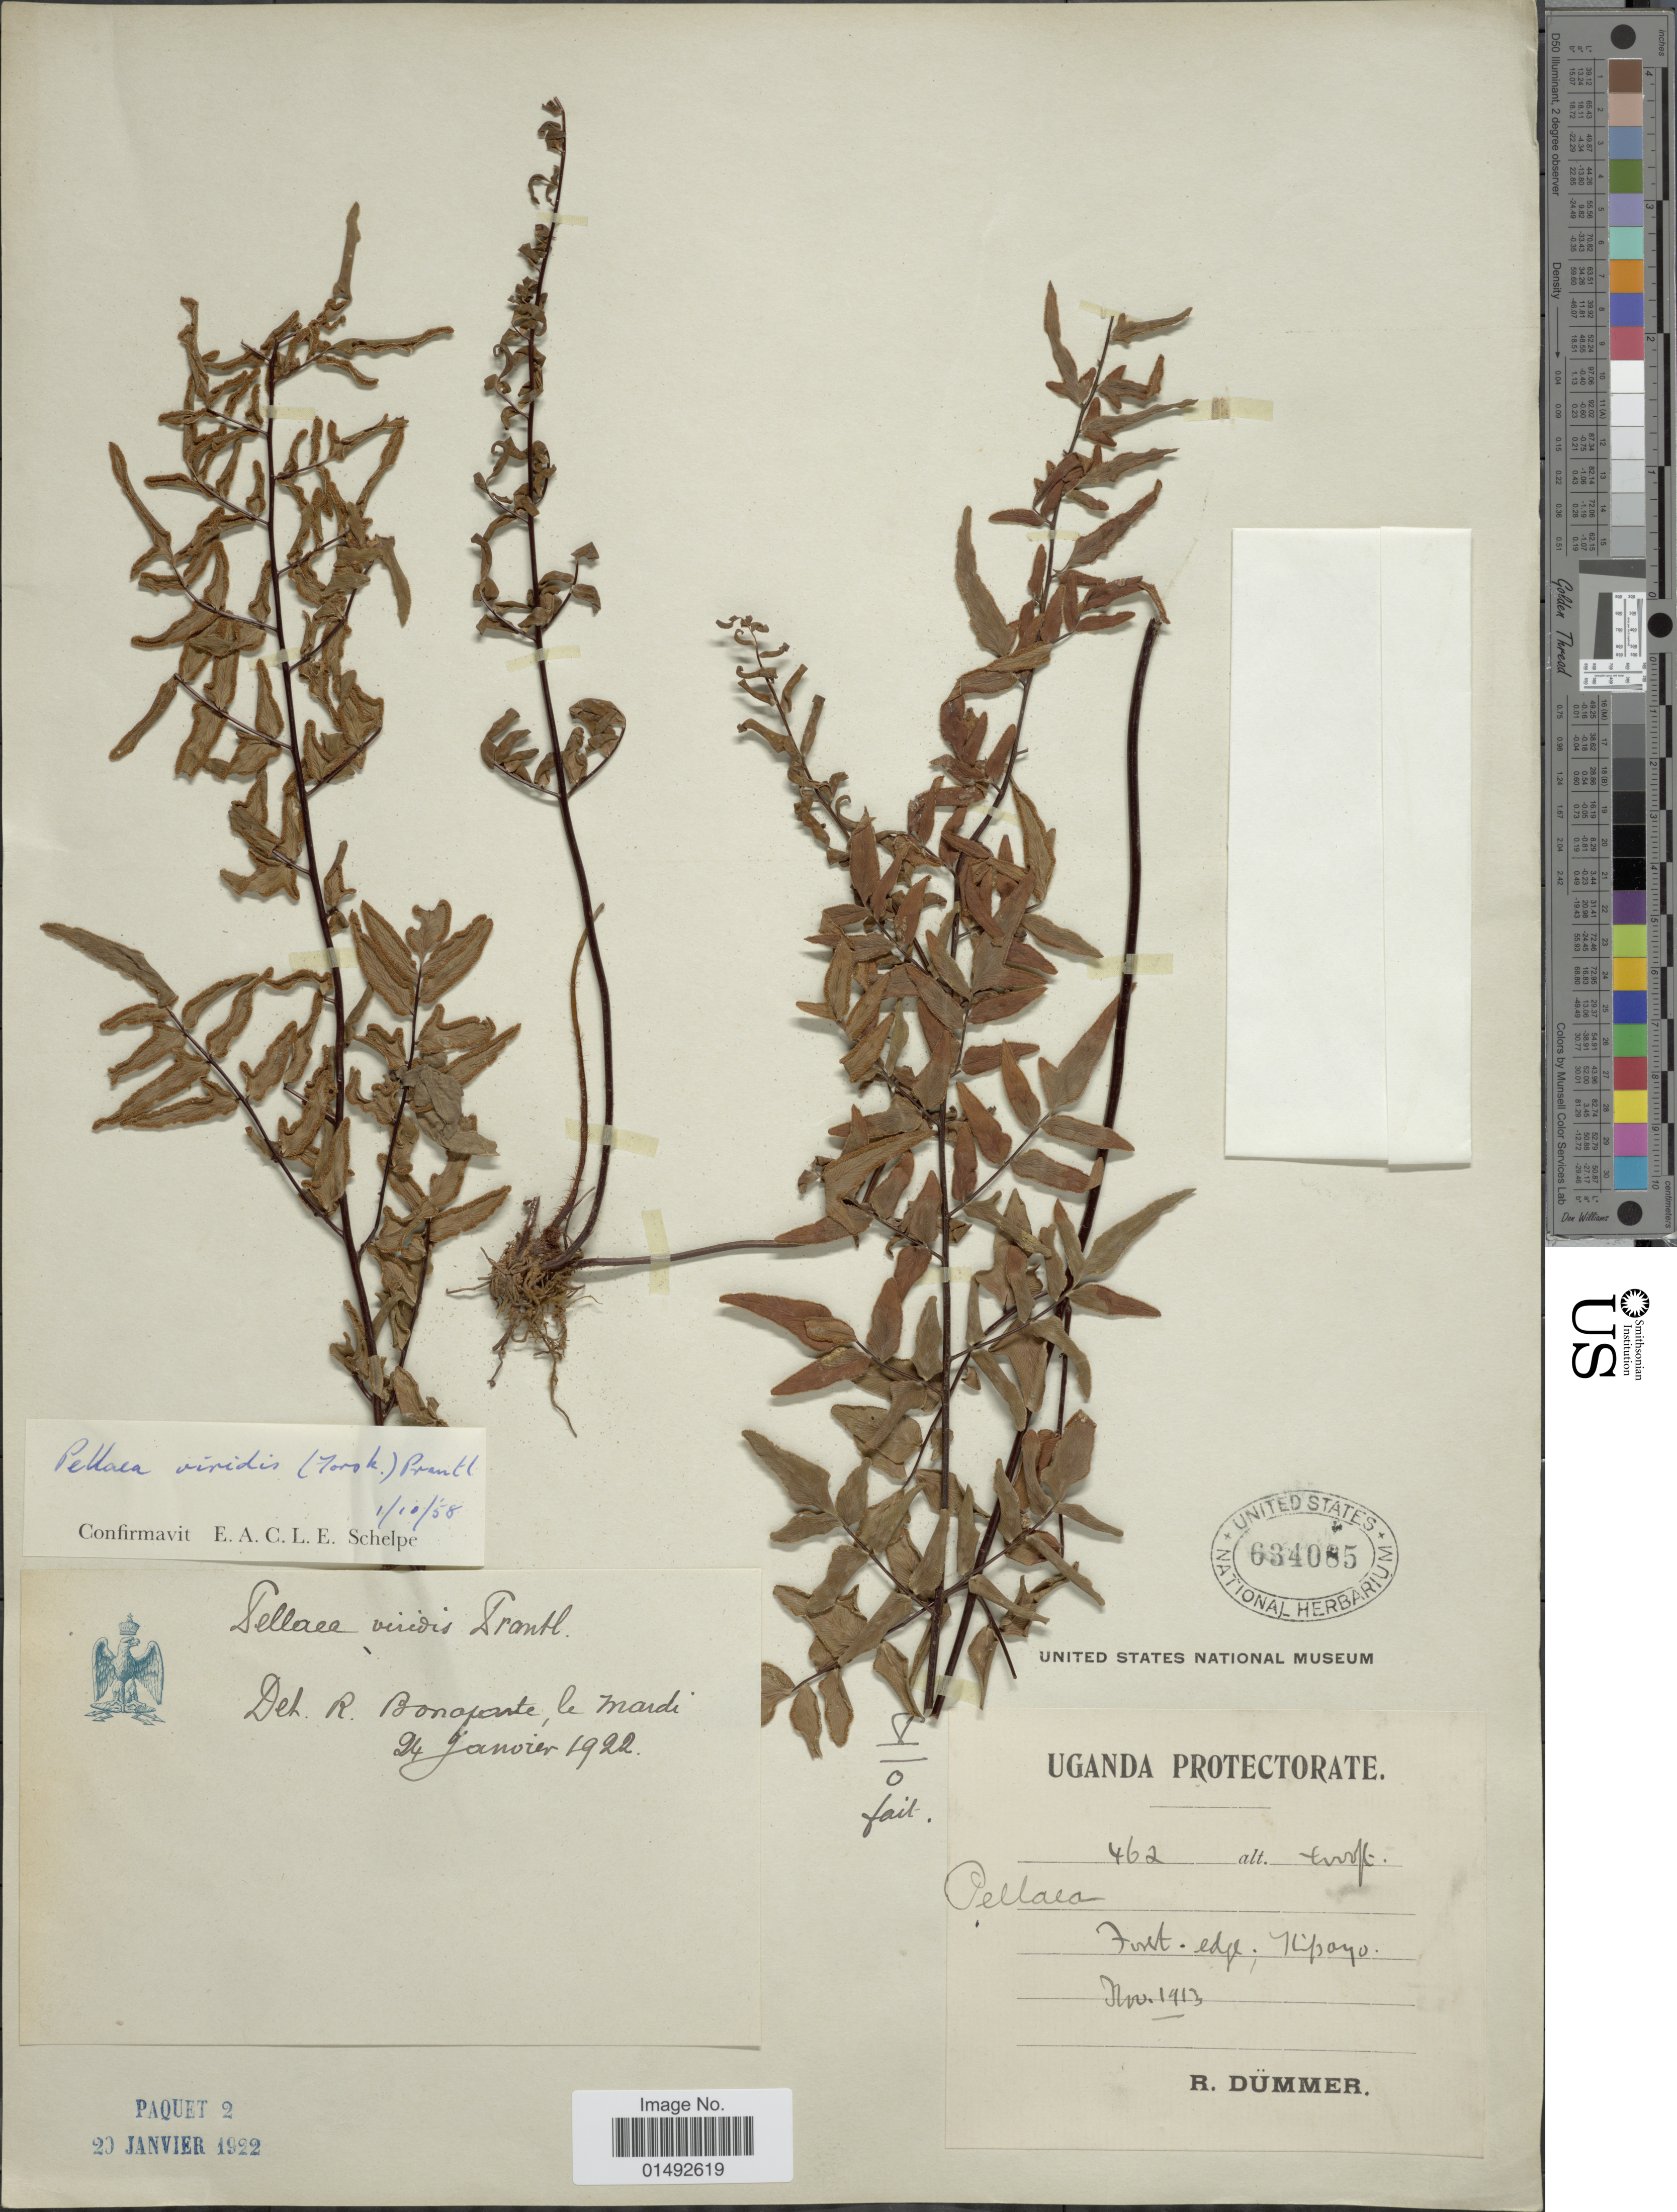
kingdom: Plantae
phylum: Tracheophyta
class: Polypodiopsida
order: Polypodiales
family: Pteridaceae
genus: Pellaea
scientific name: Pellaea viridis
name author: (Forssk.) Prantl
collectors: R. A. Dümmer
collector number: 462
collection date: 1913-11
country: Uganda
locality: Fort edge, Kipayo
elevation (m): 1219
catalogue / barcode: US 634085